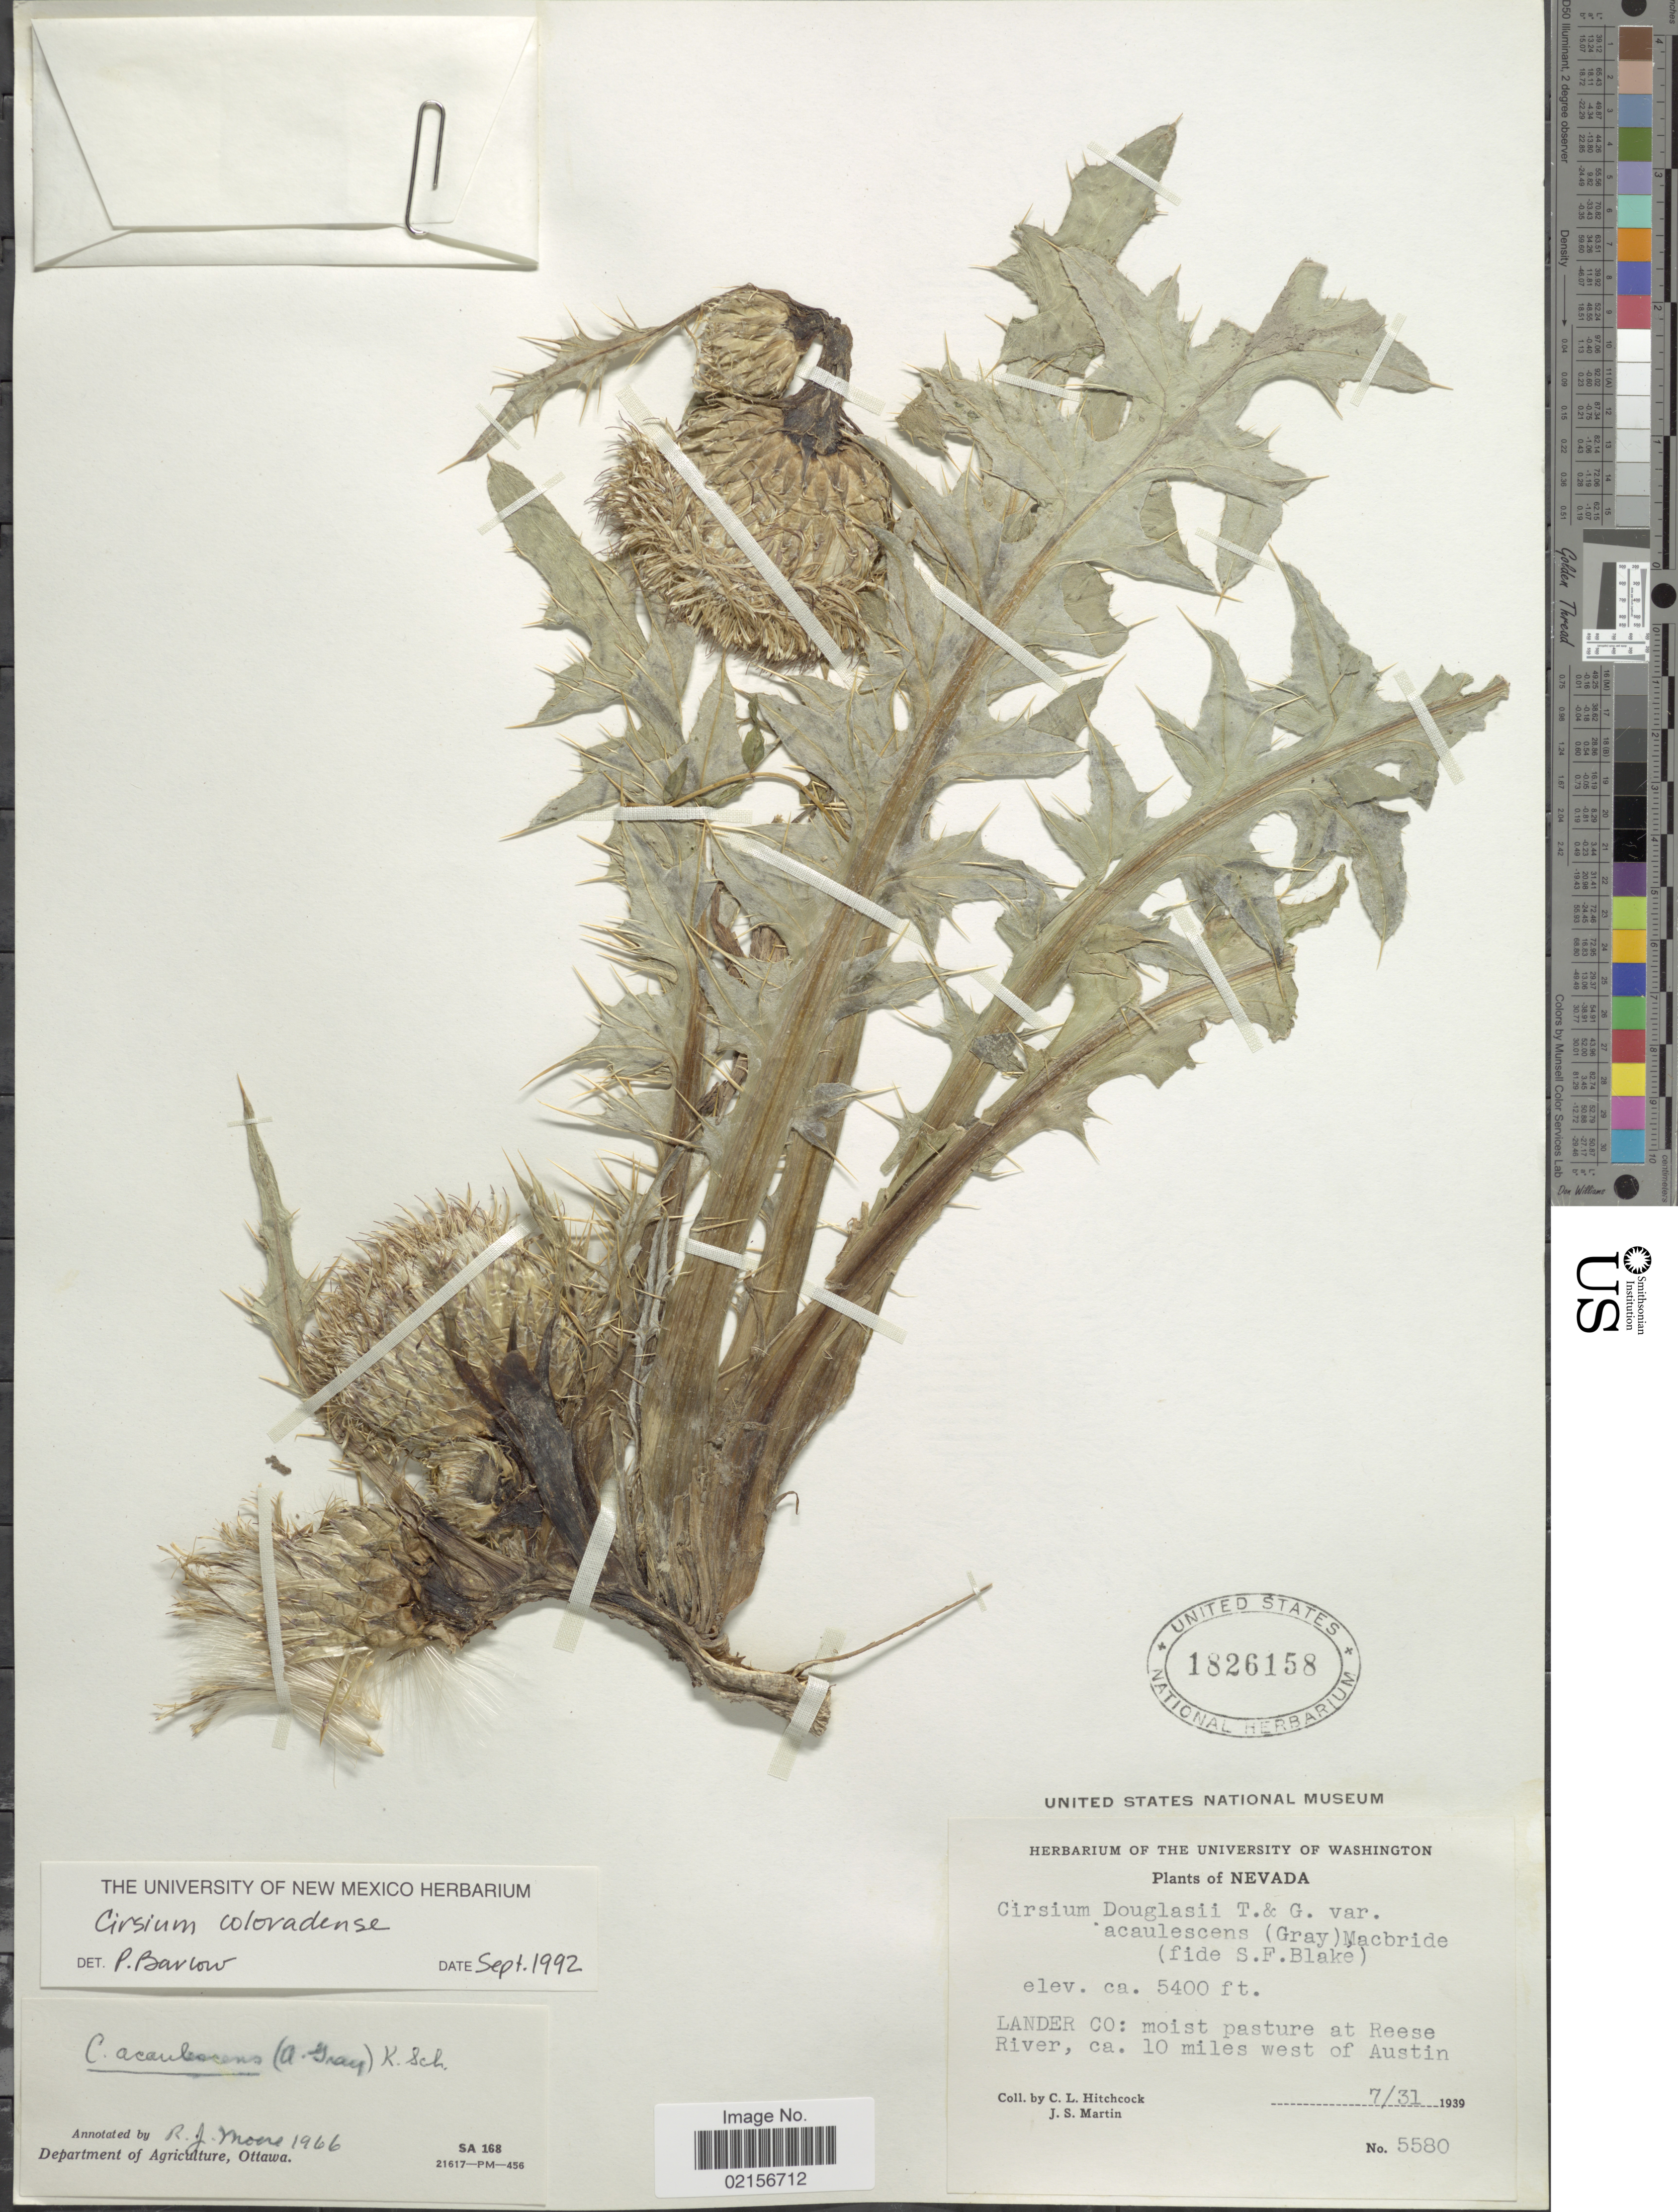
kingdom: Plantae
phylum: Tracheophyta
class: Magnoliopsida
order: Asterales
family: Asteraceae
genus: Cirsium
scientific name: Cirsium scariosum var. coloradense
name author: (Rydb.) D.J. Keil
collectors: C. L. Hitchcock & J. S. Martin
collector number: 5580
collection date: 1939-07-31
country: United States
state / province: Nevada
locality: Lamder Co: Moist pasture at Reese River, ca. 10 miles west of Austin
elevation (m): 1646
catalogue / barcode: US 1826158